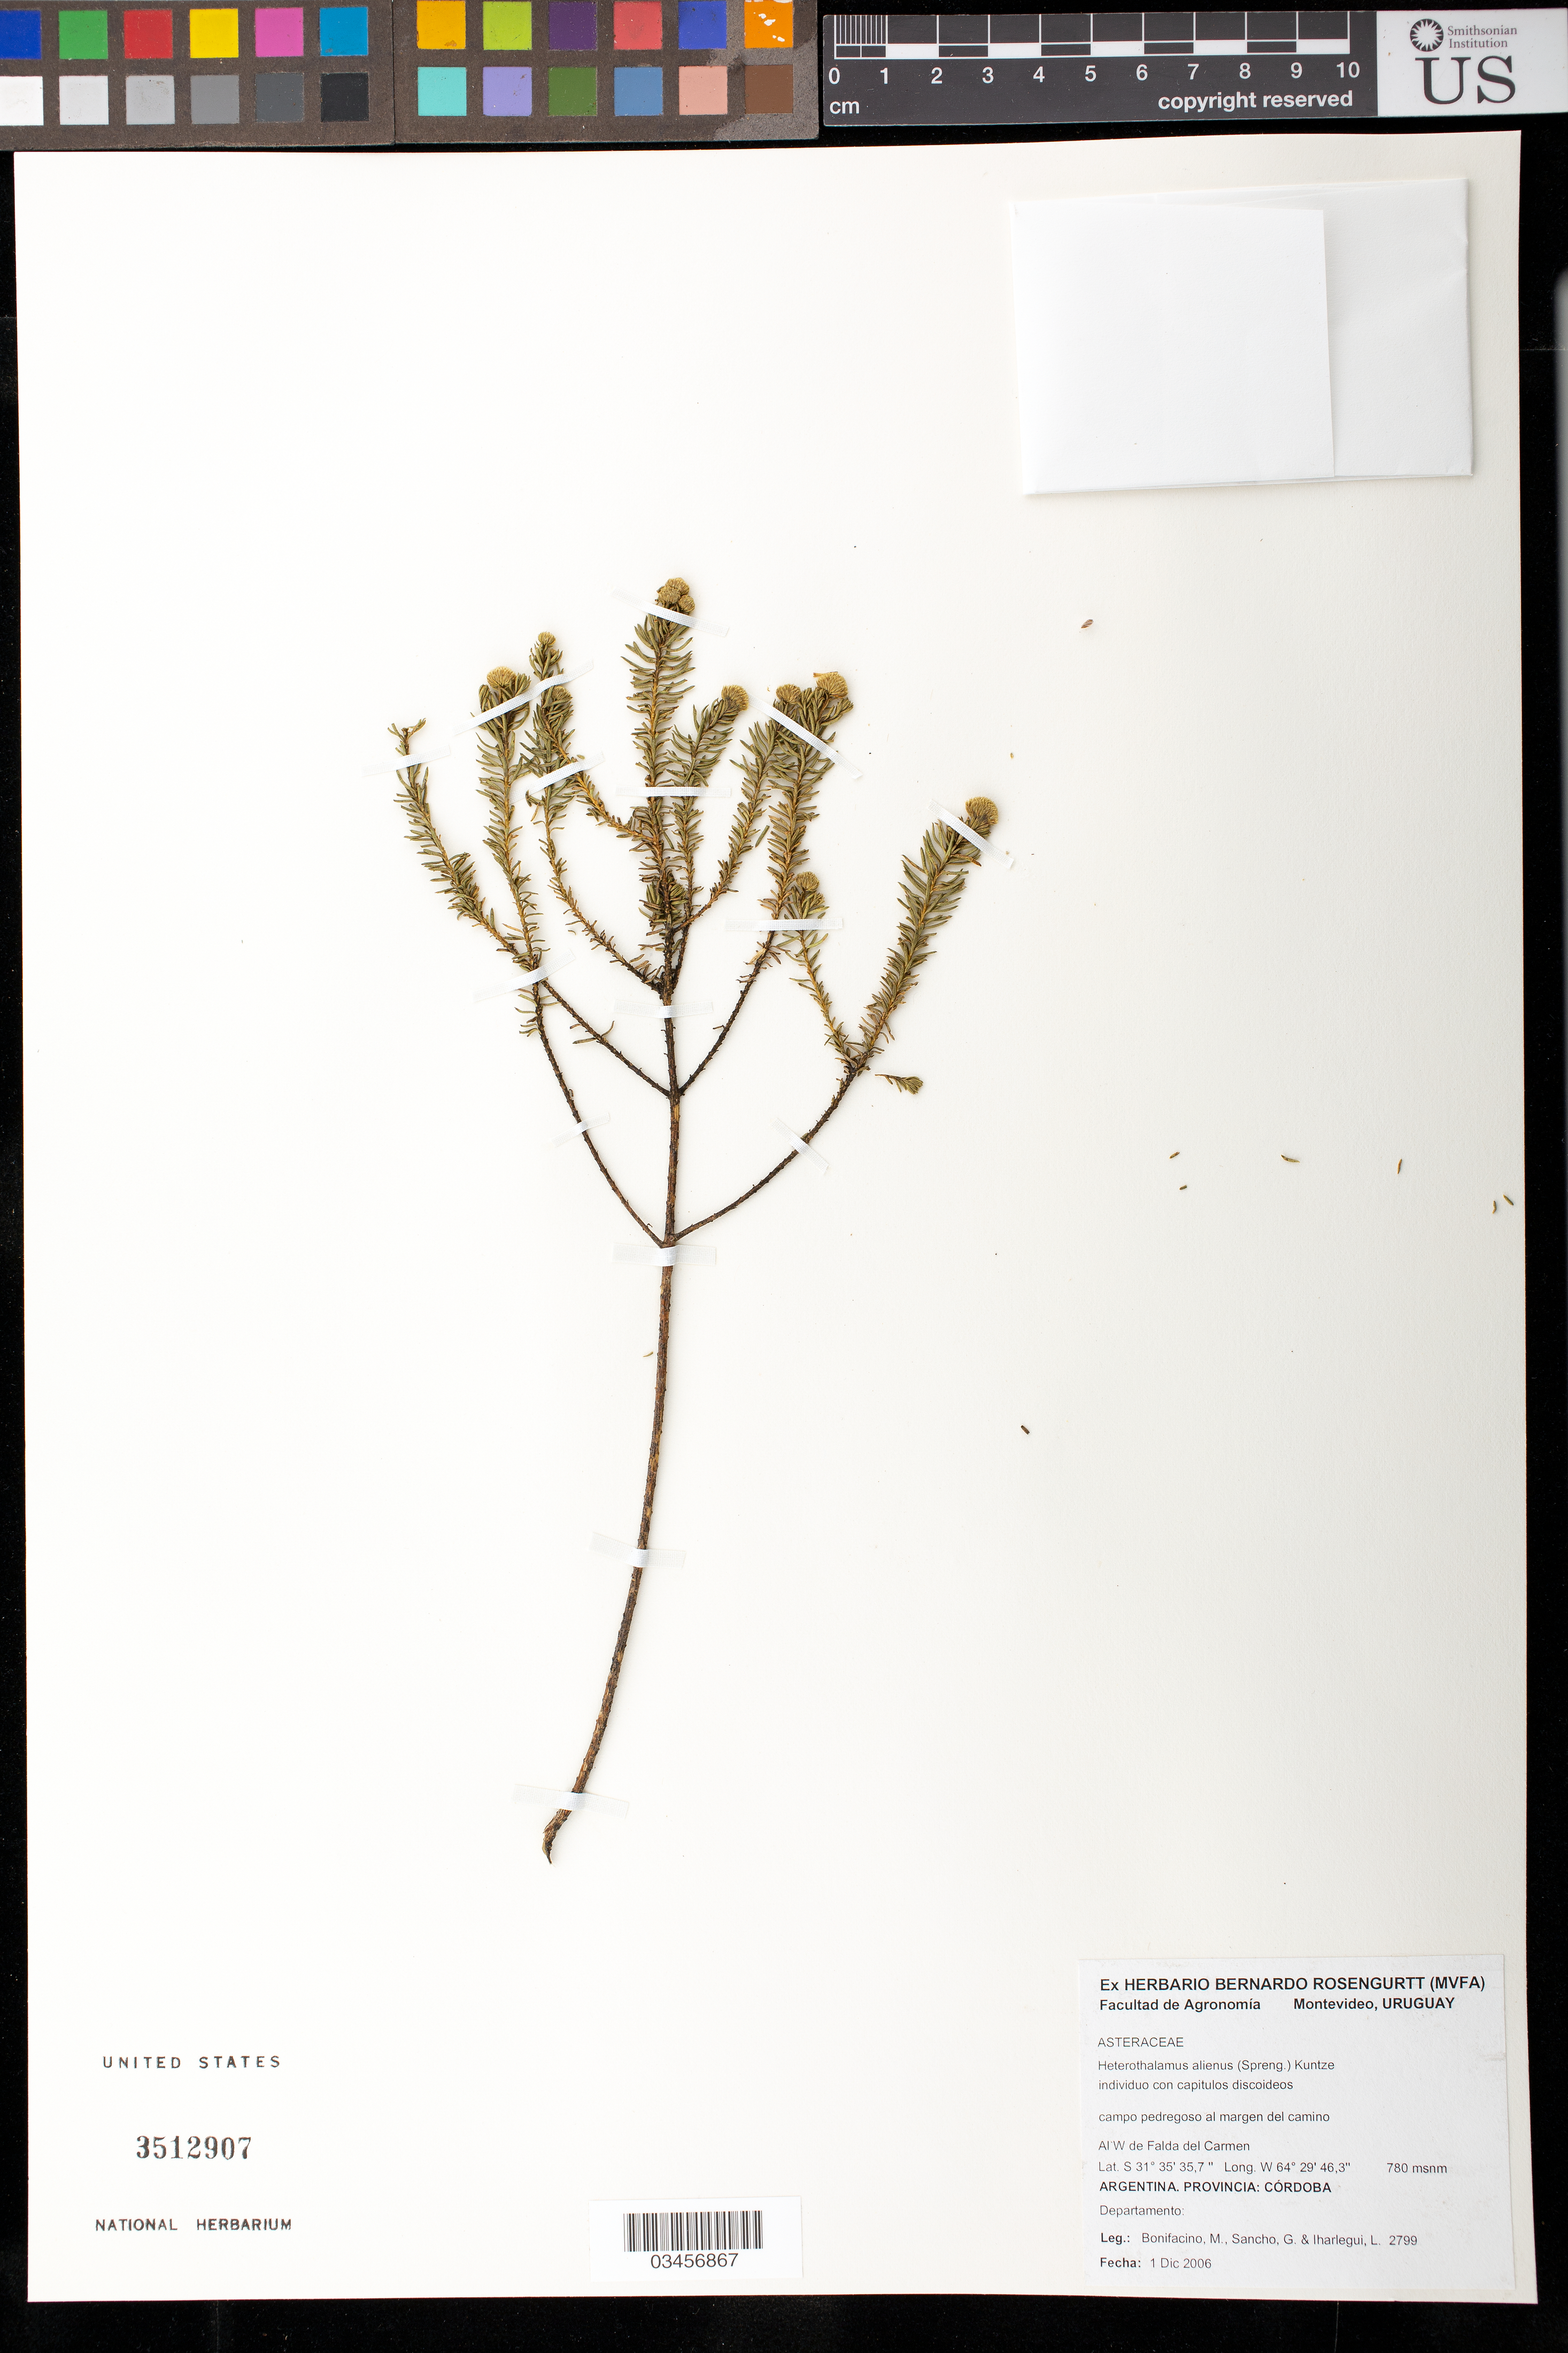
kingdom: Plantae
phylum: Tracheophyta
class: Magnoliopsida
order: Asterales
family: Asteraceae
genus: Heterothalamus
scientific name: Heterothalamus alienus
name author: (Spr.) Kuntze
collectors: M. Bonifacino, G. Sancho & L. Iharlegui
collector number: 2799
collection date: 2006-12-01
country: Argentina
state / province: Córdoba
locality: Falda del Carmen, al W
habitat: Campo pedregoso al margen del camino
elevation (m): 780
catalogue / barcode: US 3512907